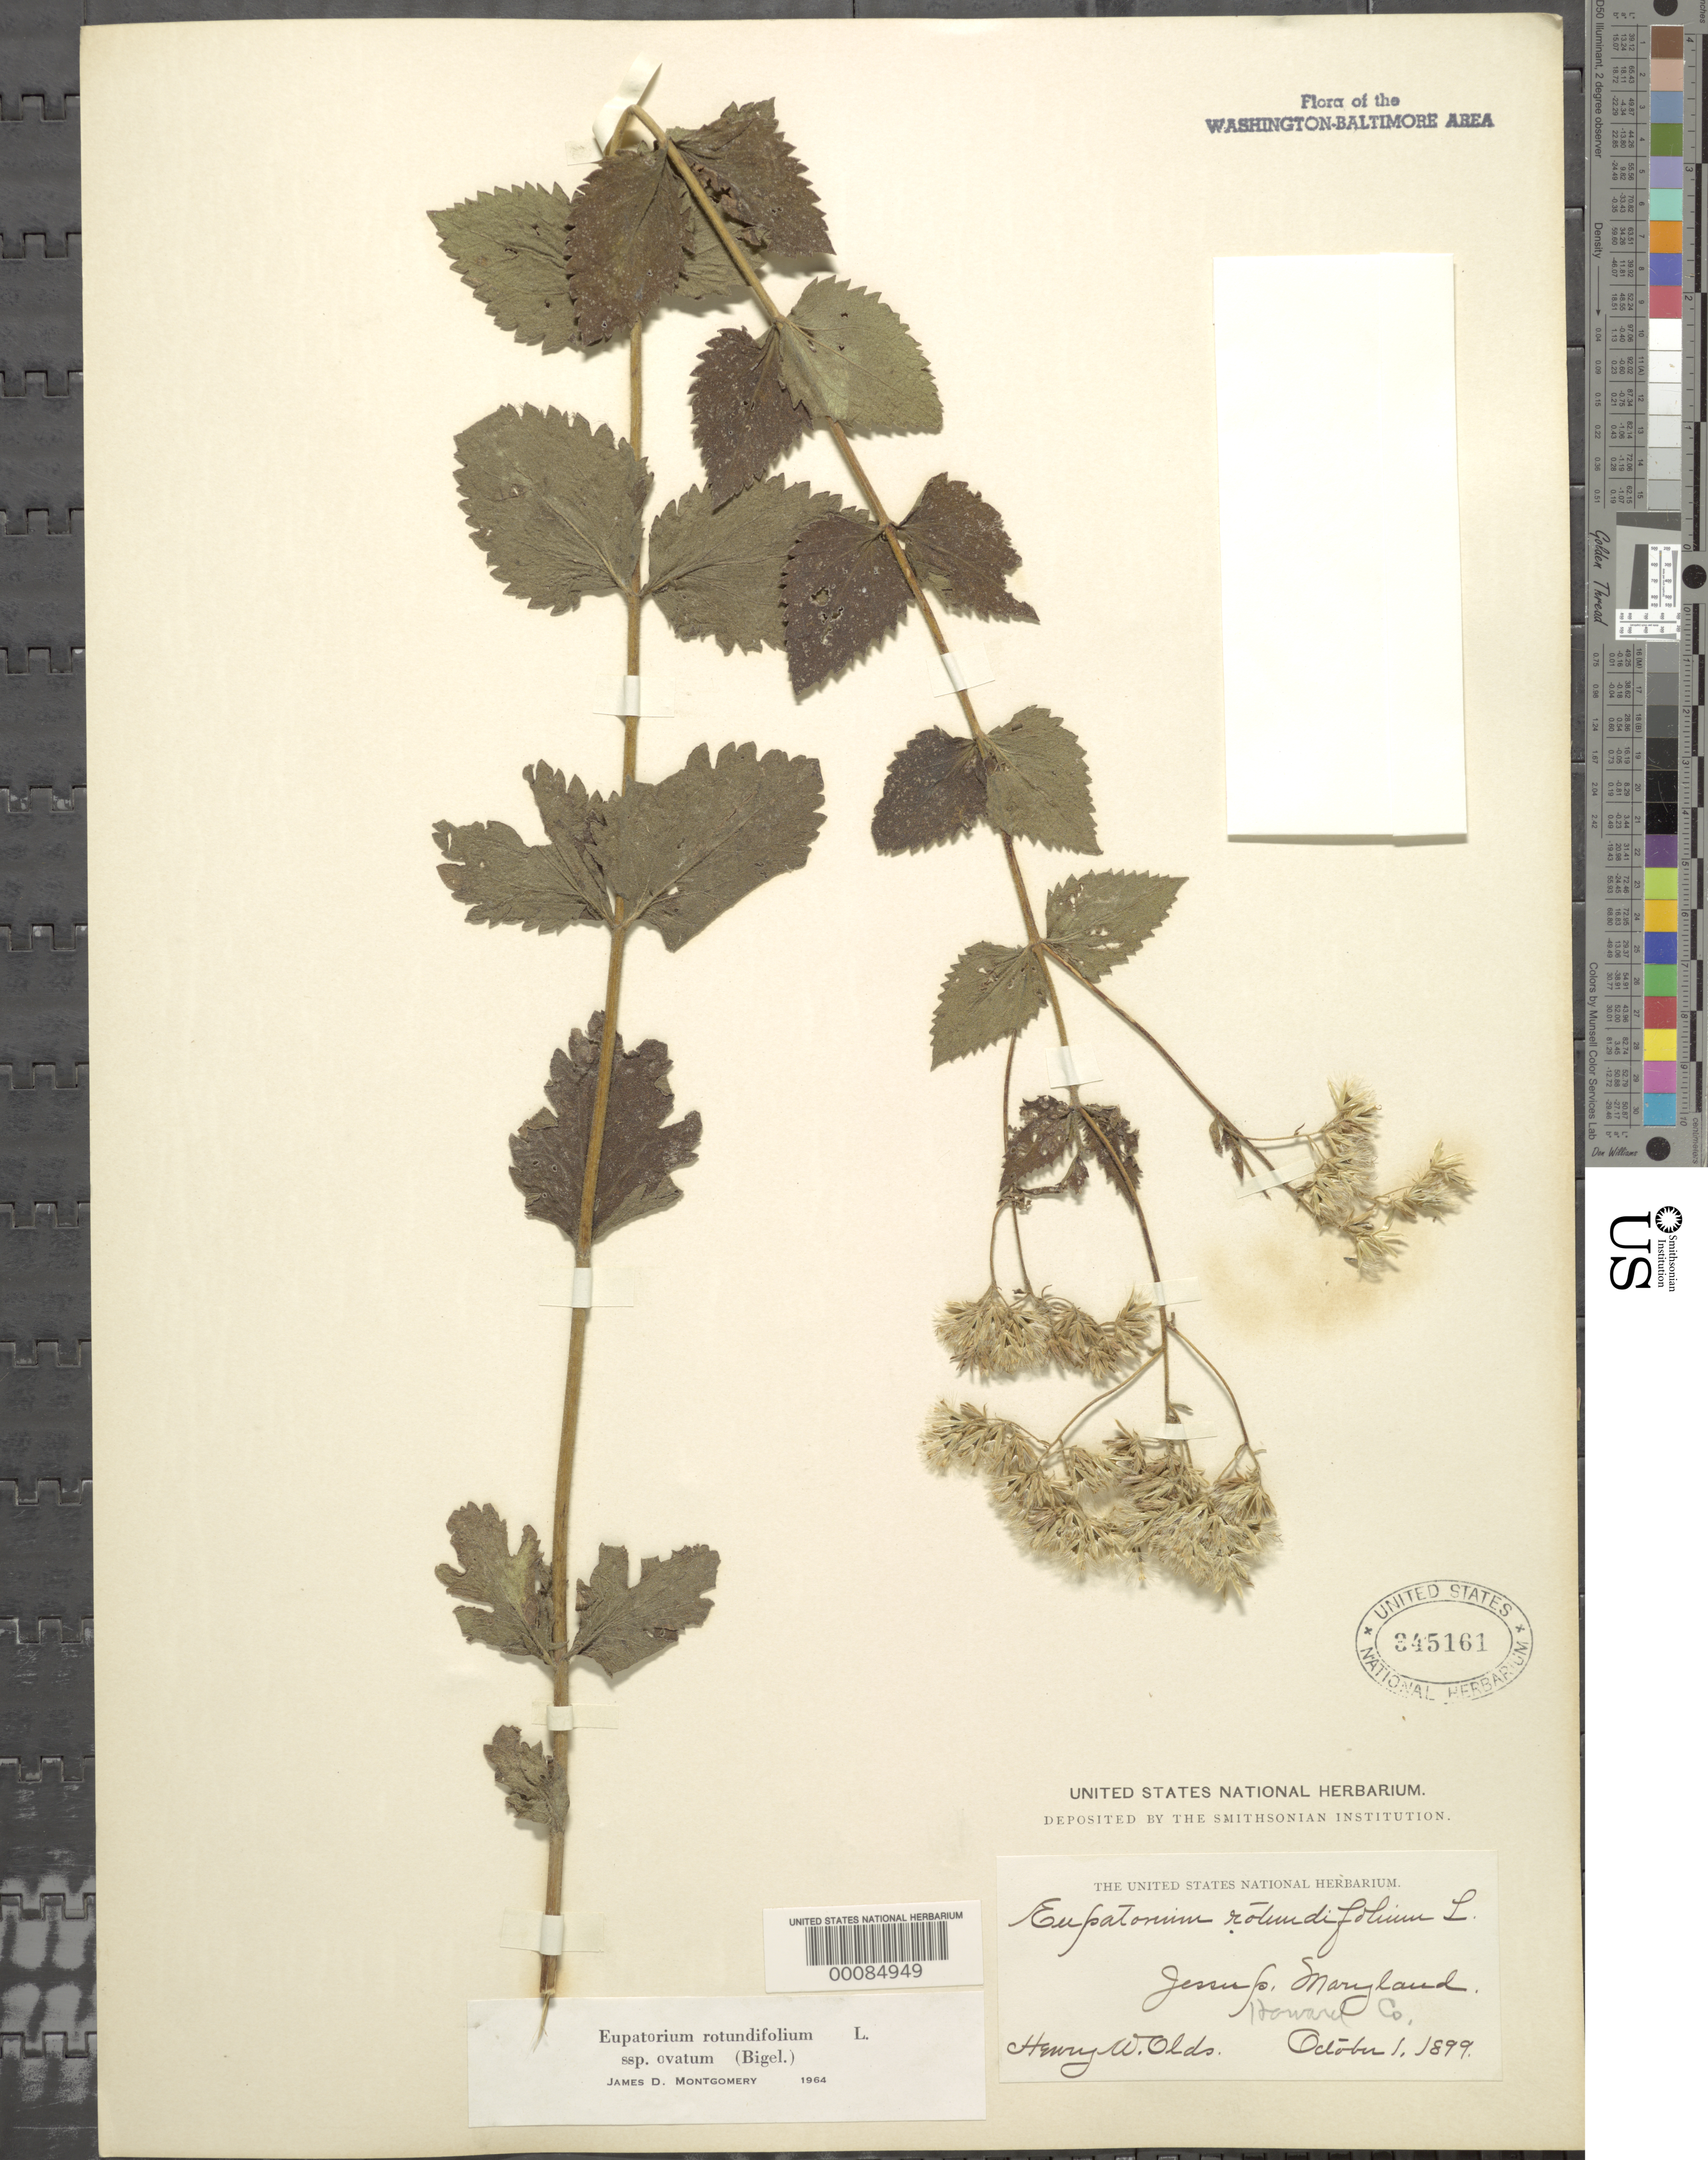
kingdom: Plantae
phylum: Tracheophyta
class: Magnoliopsida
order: Asterales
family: Asteraceae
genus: Eupatorium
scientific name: Eupatorium rotundifolium var. ovatum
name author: (Bigelow) J.D. Montgom. & Fairbrothers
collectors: H. W. Olds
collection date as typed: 01 Oct 1899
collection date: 1899-10-01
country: United States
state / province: Maryland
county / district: Anne Arundel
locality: Jessup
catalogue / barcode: US 345161